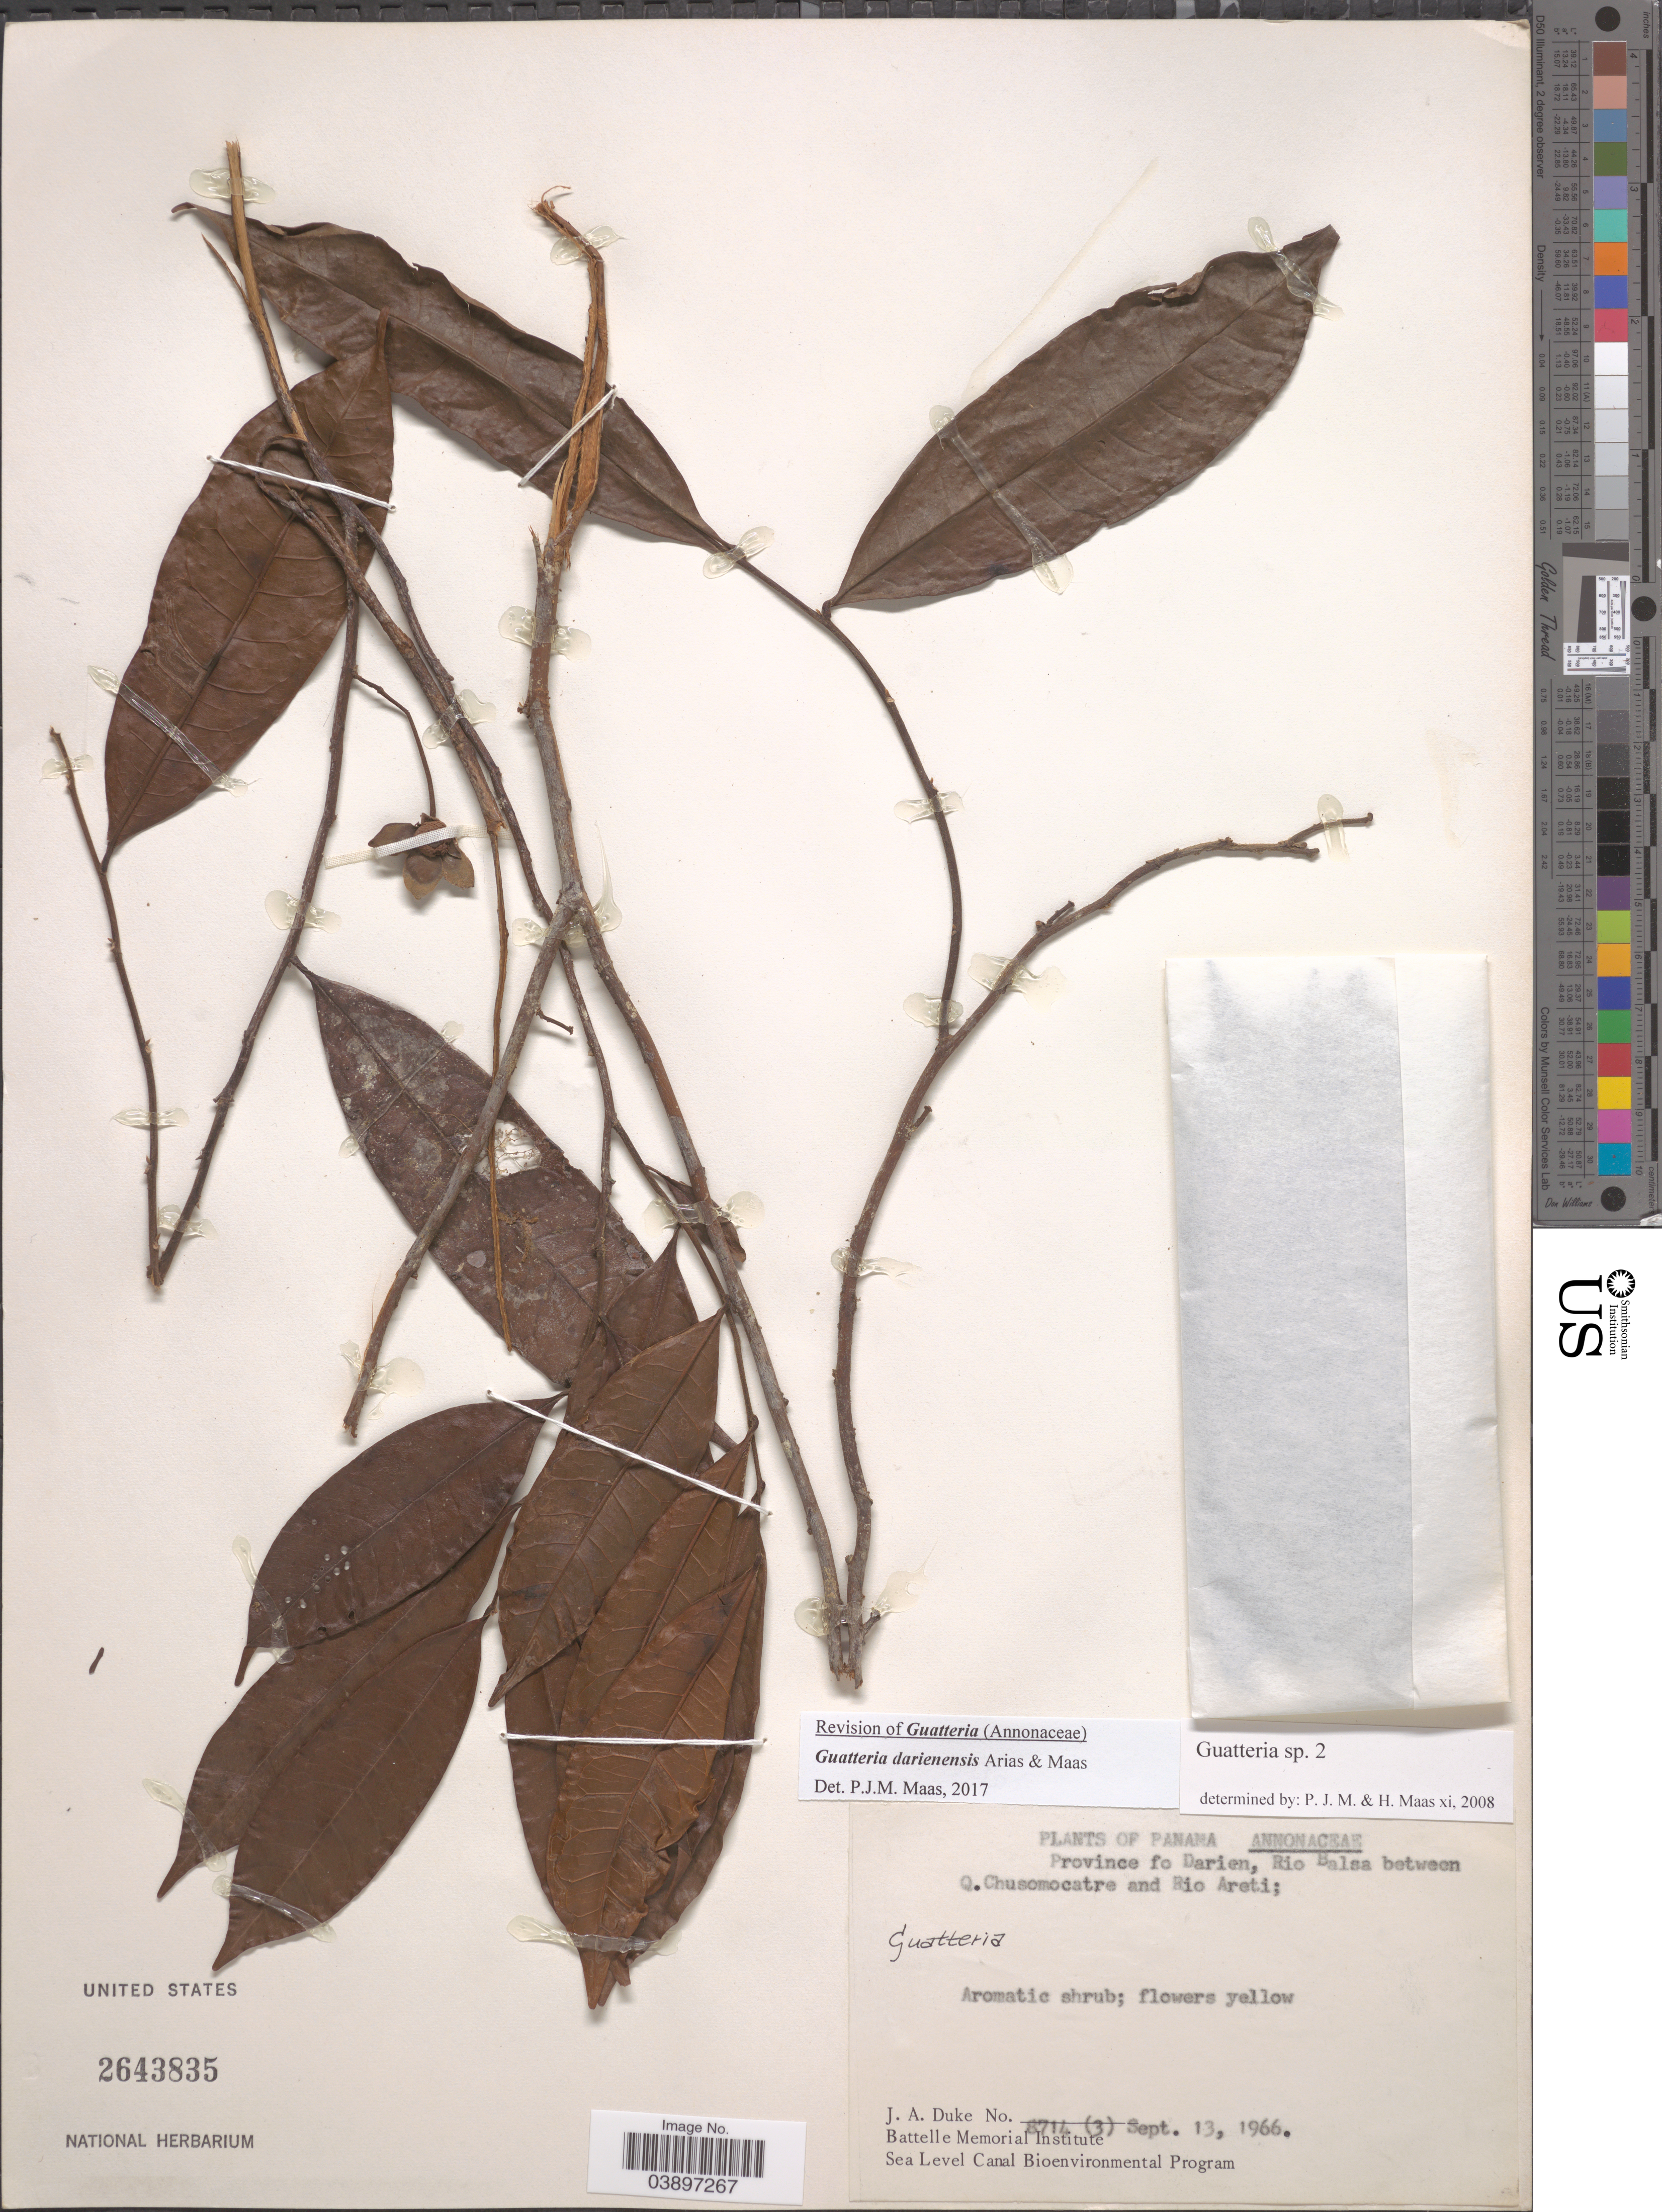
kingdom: Plantae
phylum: Tracheophyta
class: Magnoliopsida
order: Magnoliales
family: Annonaceae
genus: Guatteria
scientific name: Guatteria darienensis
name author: S. Arias & Maas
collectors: J. A. Duke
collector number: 8714(3)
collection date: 1966-09-13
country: Panama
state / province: Darien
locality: Rio Balsa between Q. Chusomocatre and Rio Areti.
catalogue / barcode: US 2643835